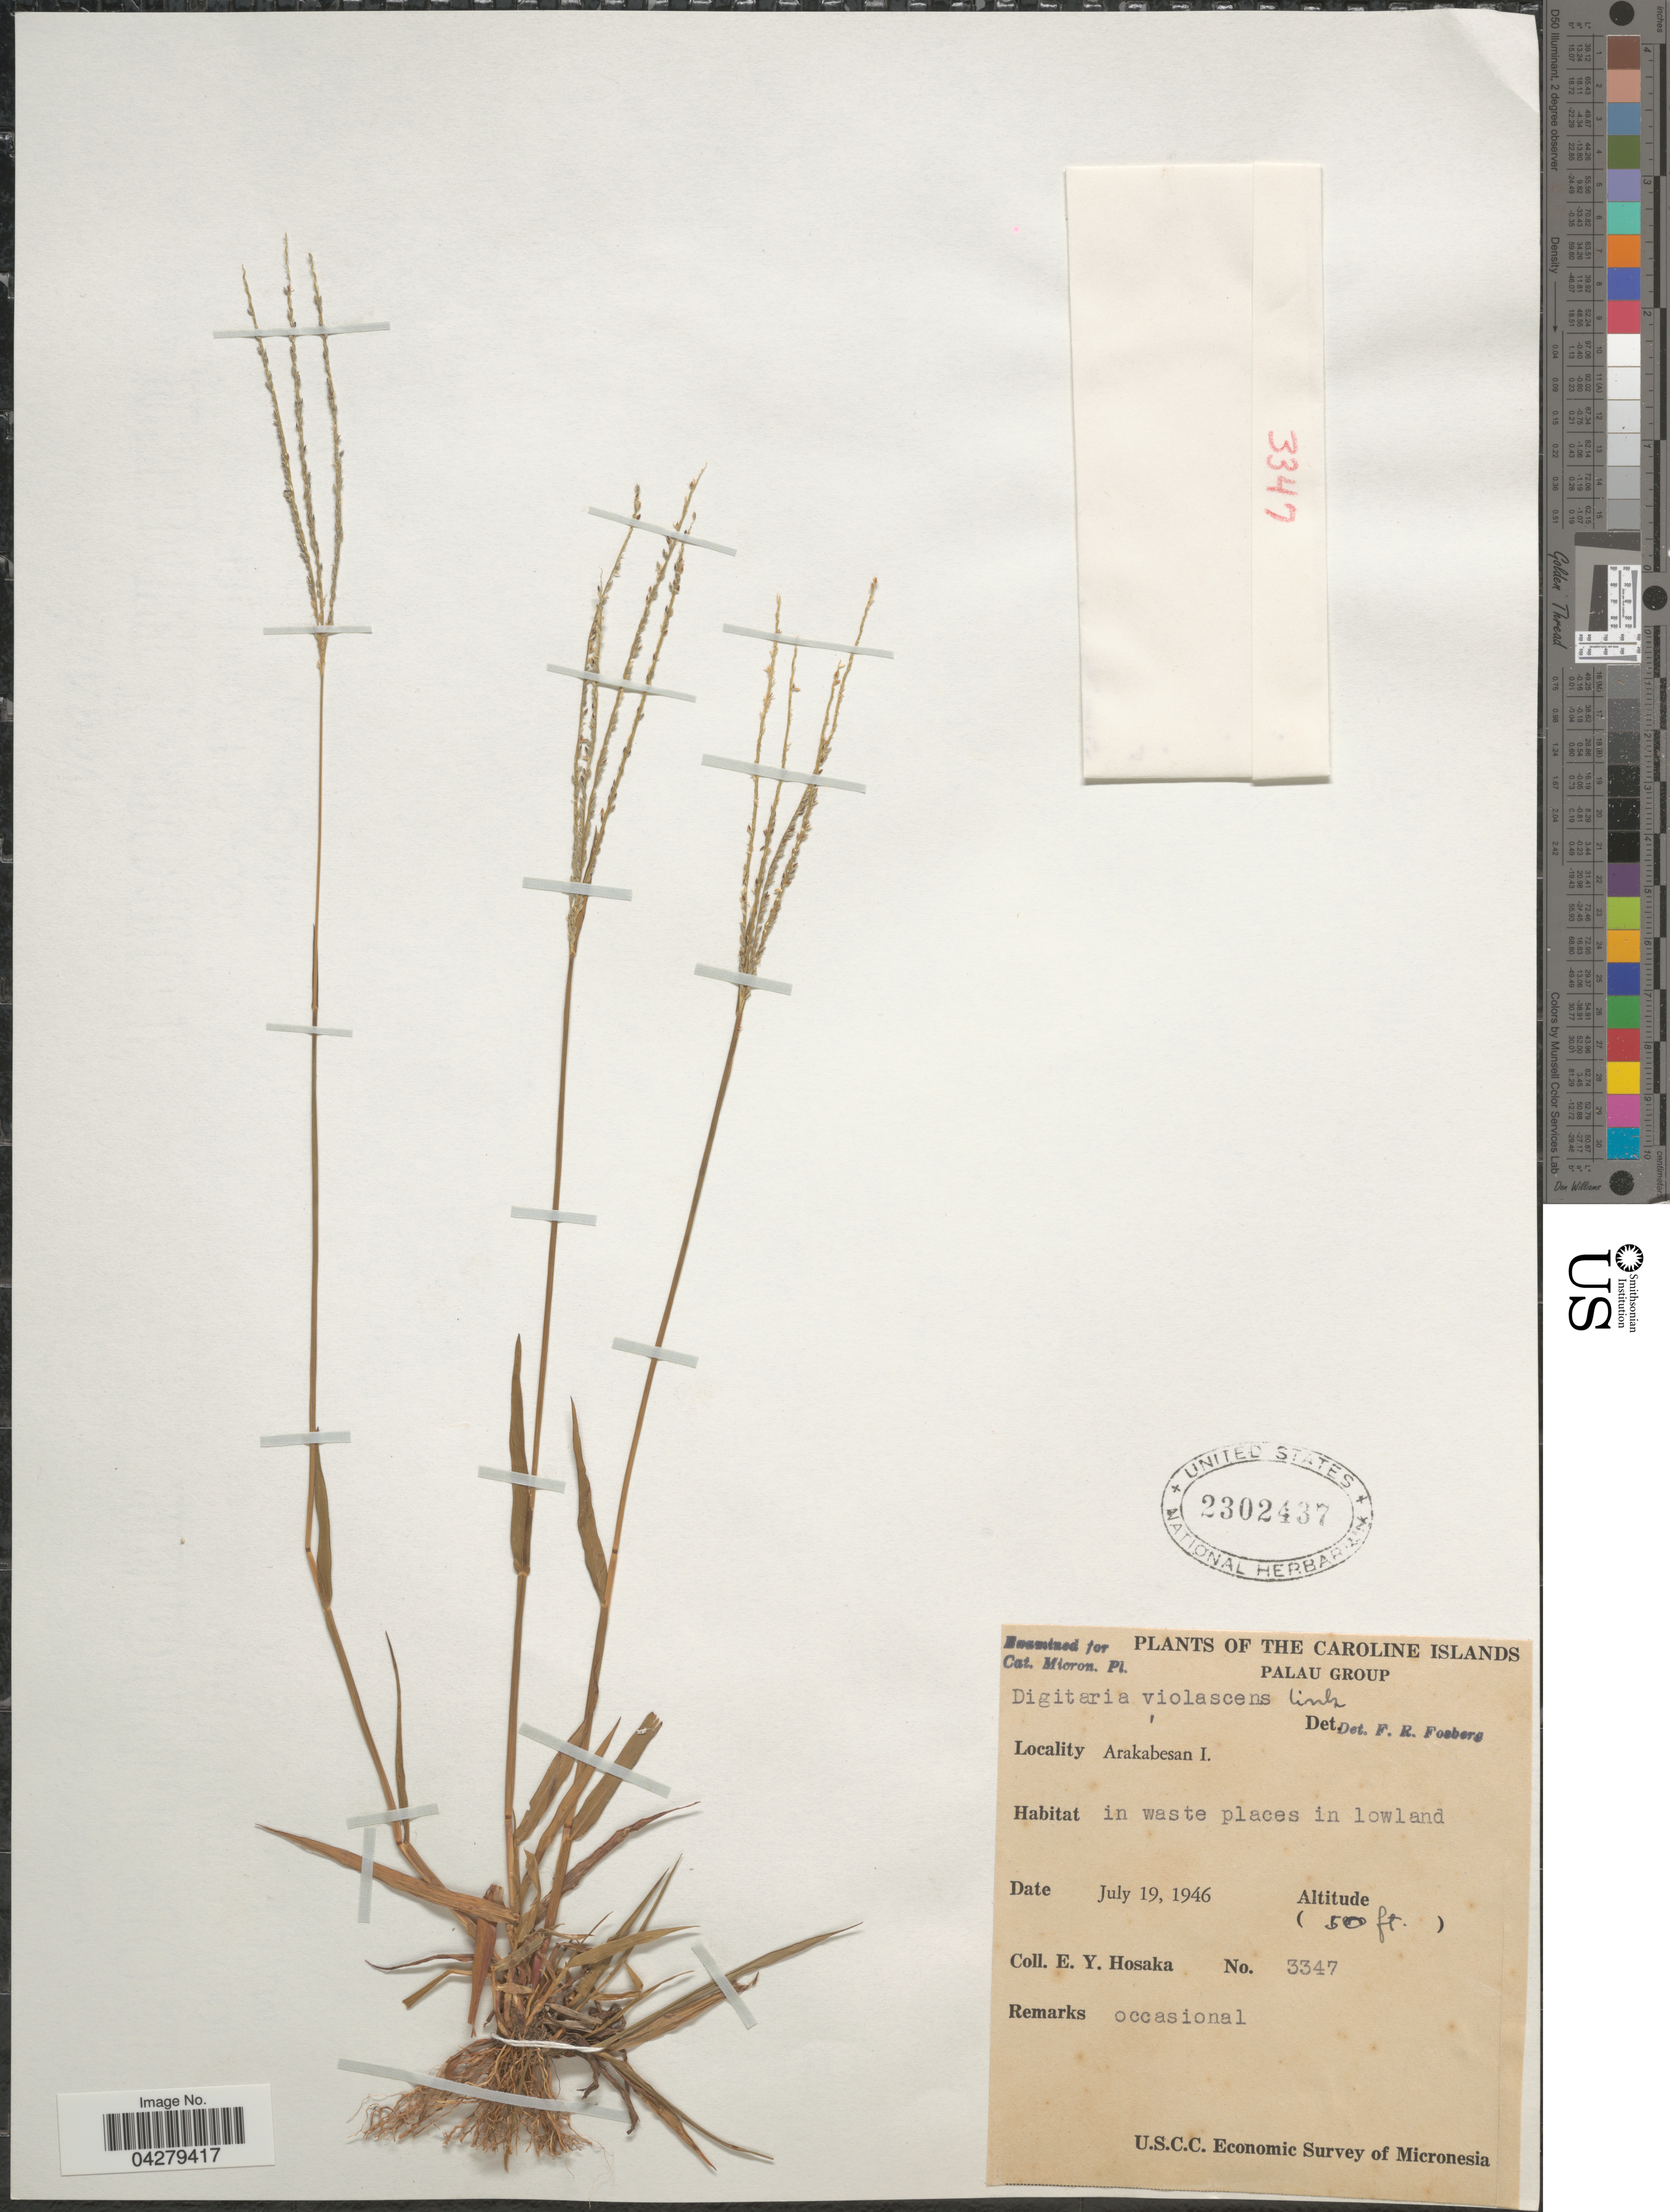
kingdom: Plantae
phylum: Tracheophyta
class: Liliopsida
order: Poales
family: Poaceae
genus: Digitaria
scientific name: Digitaria violascens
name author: Link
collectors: E. Y. Hosaka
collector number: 3347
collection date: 1946-07-19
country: Palau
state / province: Koror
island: Ngerekebesang [Arakabesan]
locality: The Caroline Islands. Palau Group. Arakabesan I. U.S.C.C. Economic Survey of Micronesia.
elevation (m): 15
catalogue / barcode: US 2302437